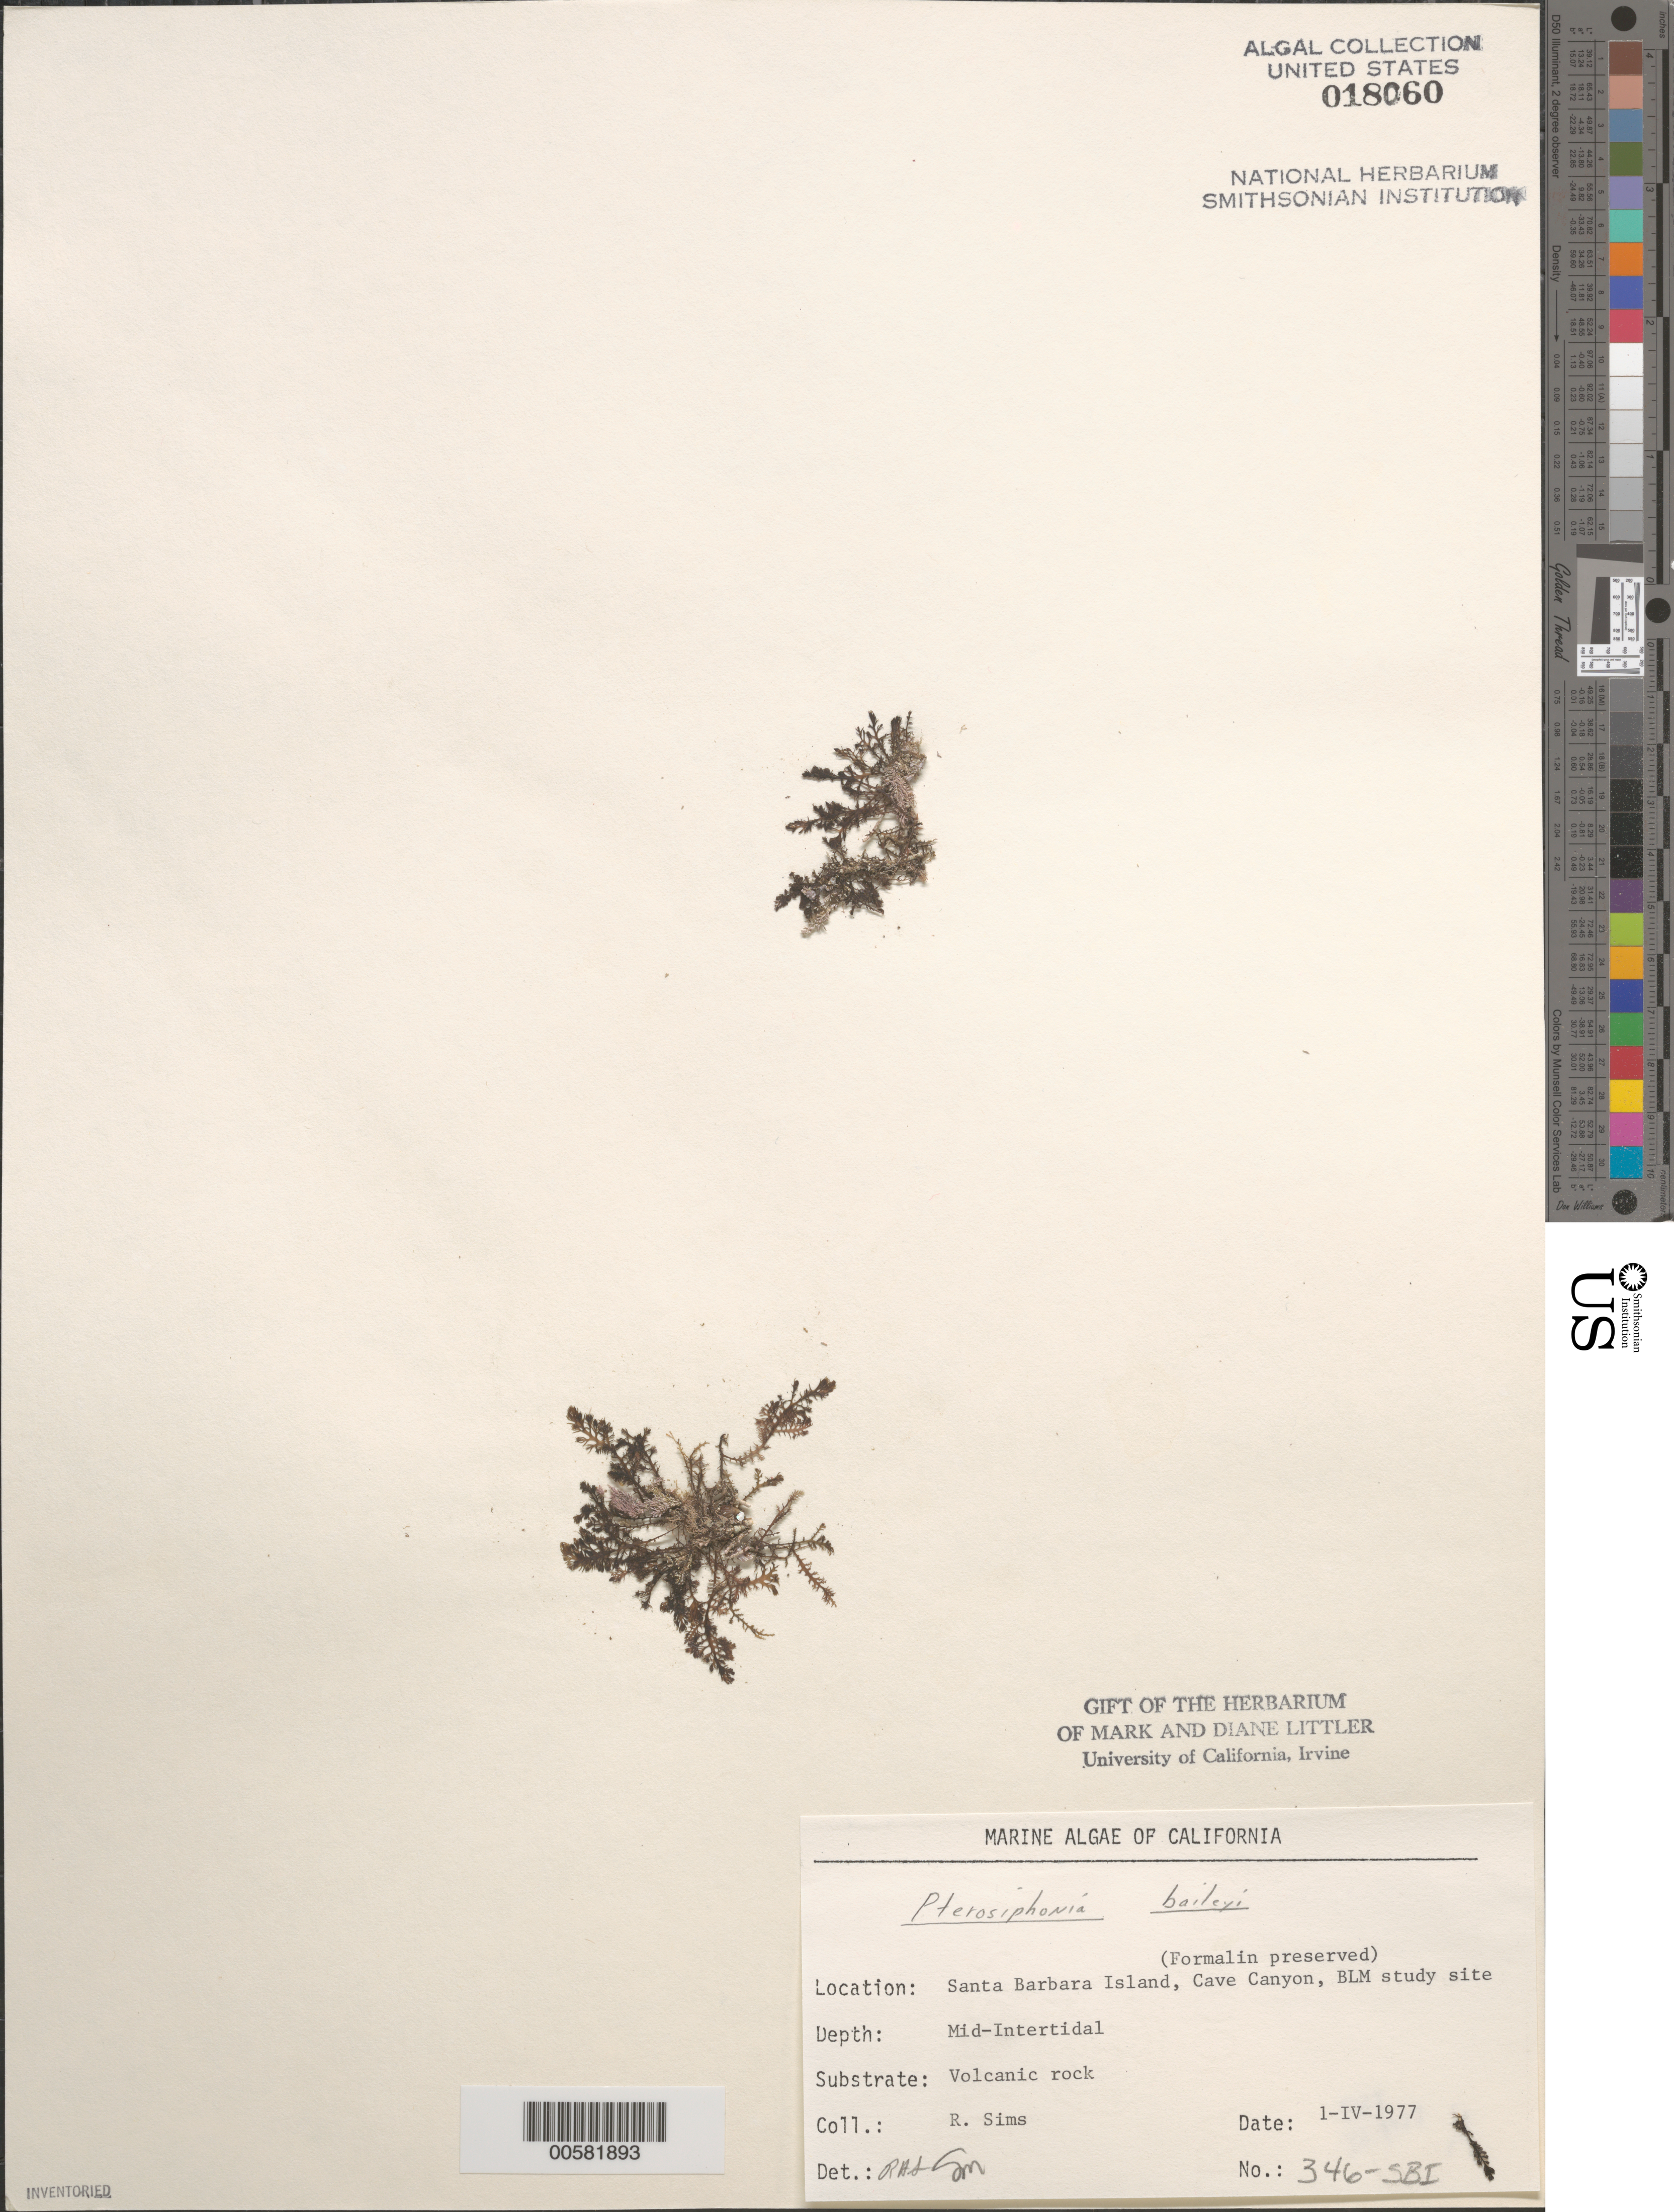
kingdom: Plantae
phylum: Rhodophyta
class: Florideophyceae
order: Ceramiales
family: Rhodomelaceae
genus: Symphyocladiella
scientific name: Symphyocladiella baileyi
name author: (Harvey) D.E.Bustamante et al.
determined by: Algae name updating Project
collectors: R. H. Sims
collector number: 346-sbi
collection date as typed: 01 Apr 1977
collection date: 1977-04-01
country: United States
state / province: California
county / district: Santa Barbara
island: Santa Barbara Island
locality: Cave Canyon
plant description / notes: BLM-SOCALBIGHT Rocky Intertidal Survey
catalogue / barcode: US 18060